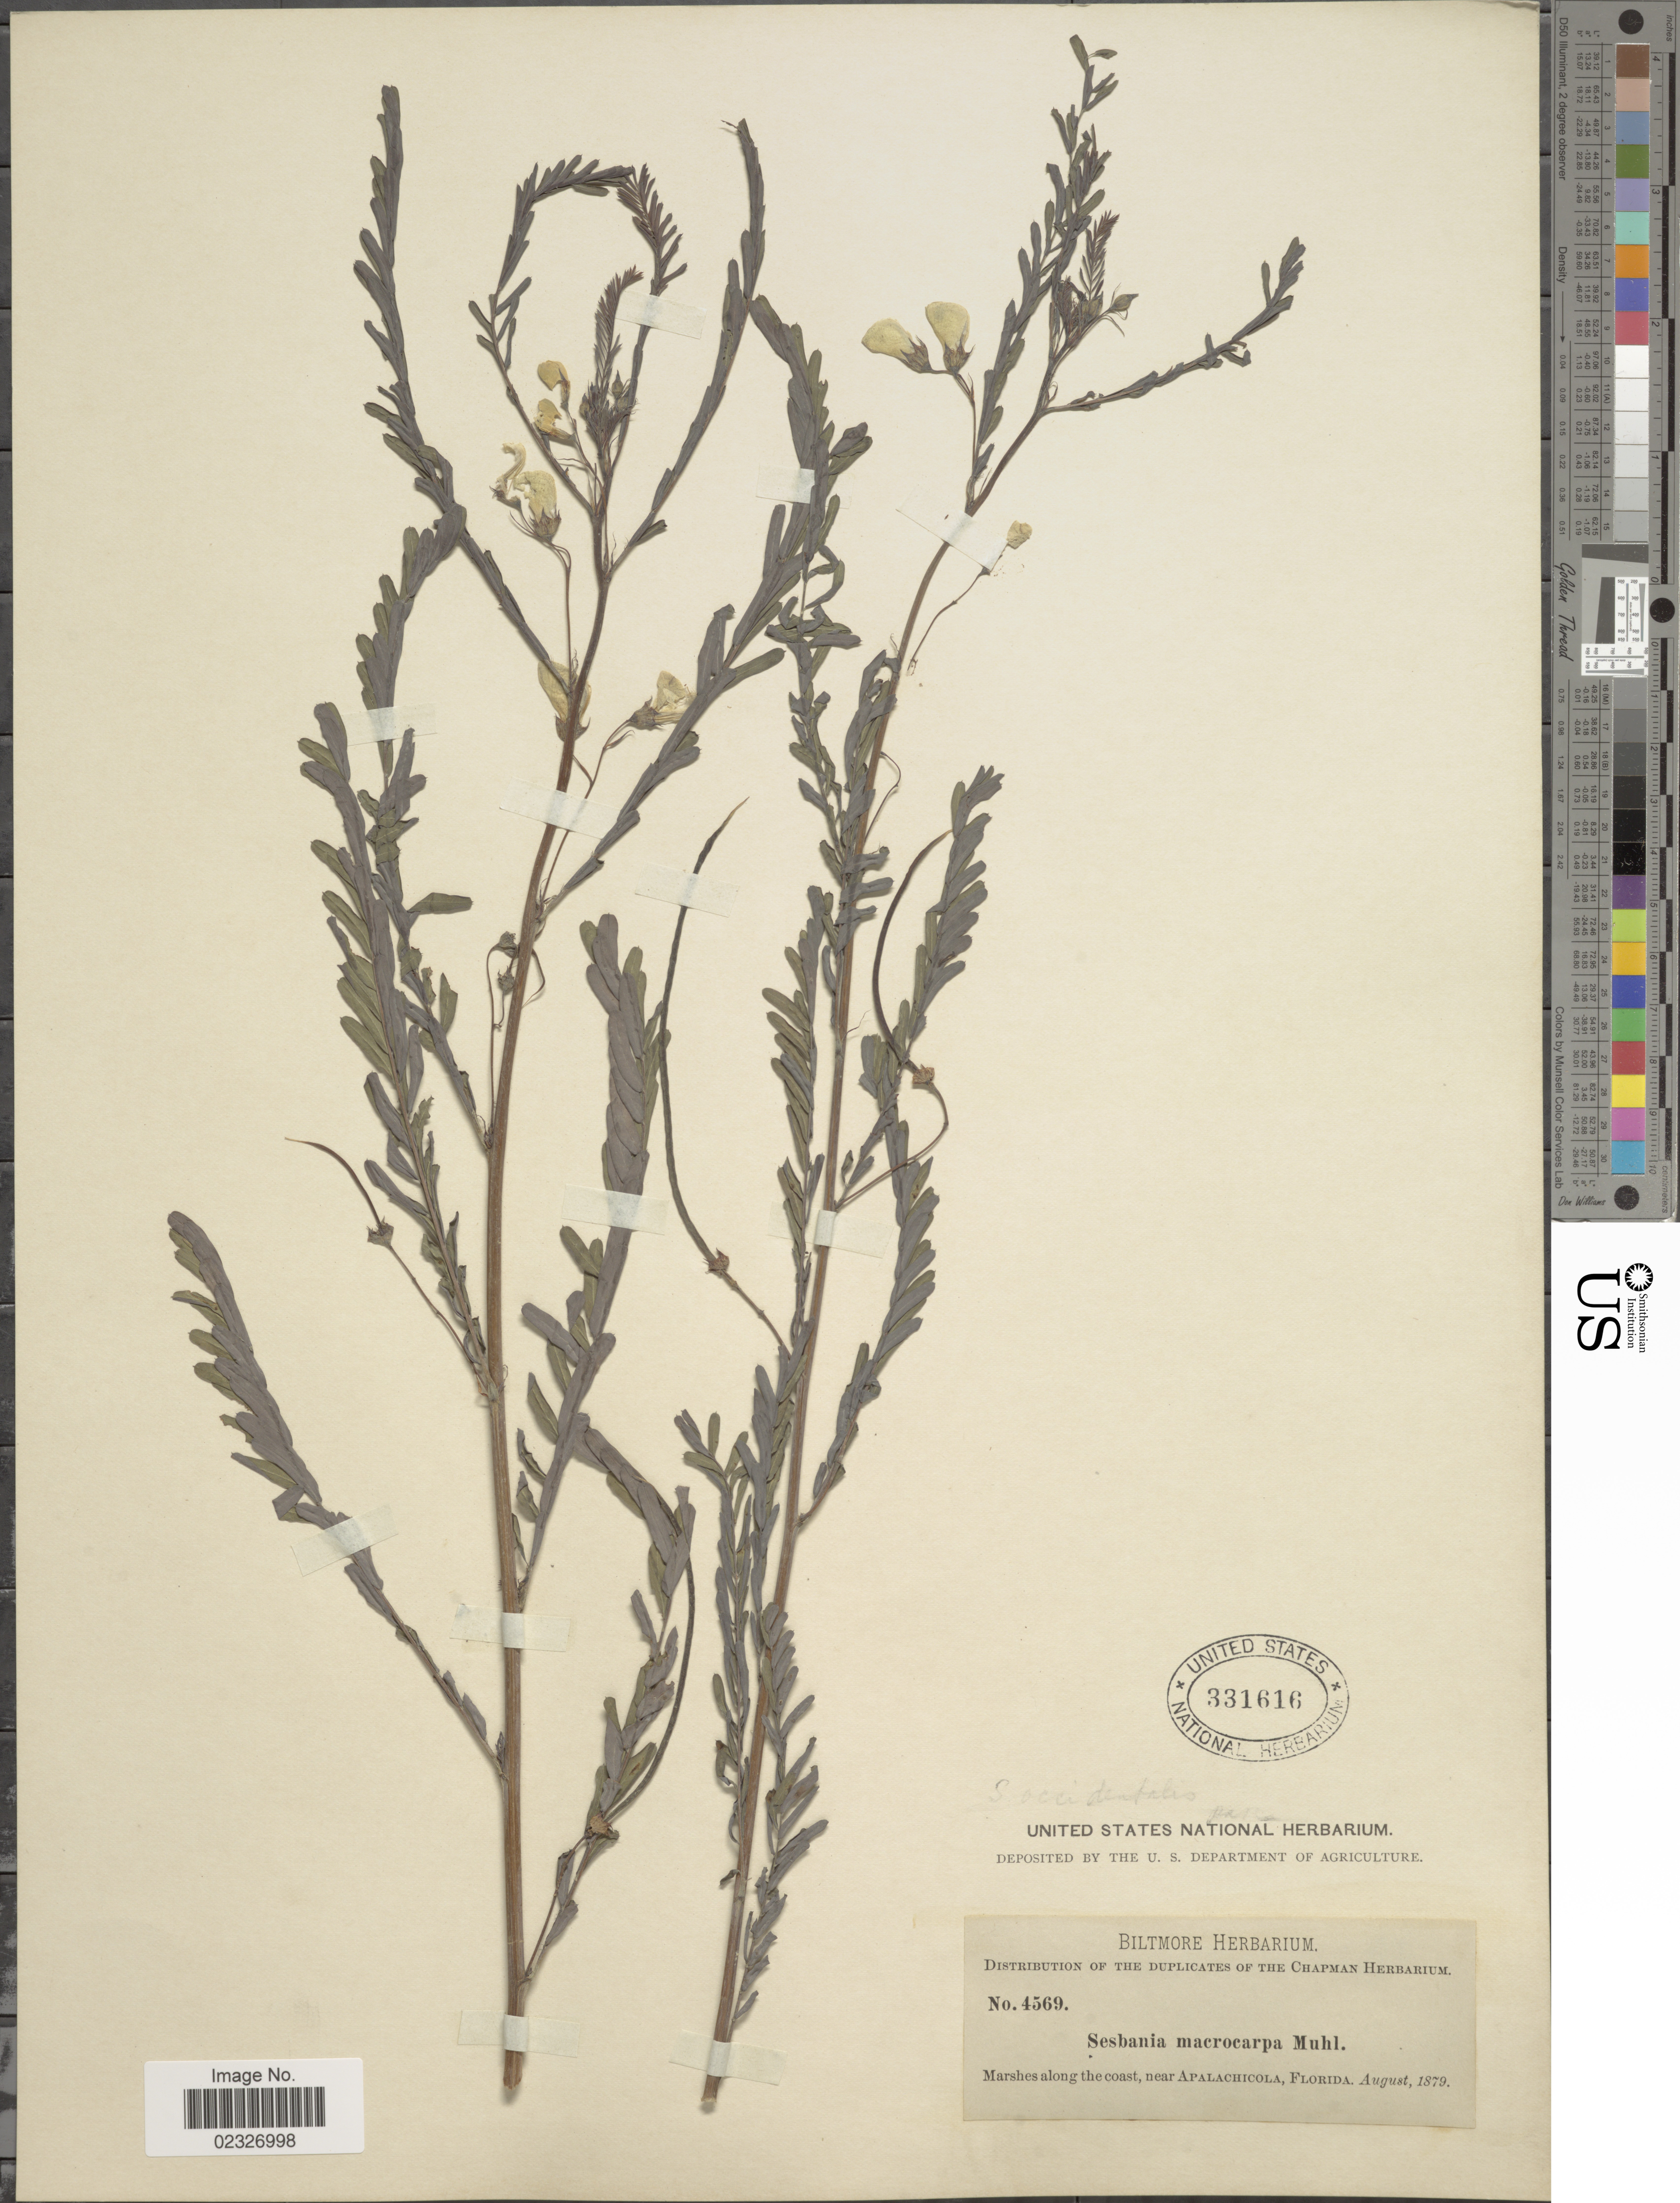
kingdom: Plantae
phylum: Tracheophyta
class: Magnoliopsida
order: Fabales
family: Fabaceae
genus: Sesbania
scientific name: Sesbania exaltata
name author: (Raf.) Cory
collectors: ex herb. Biltmore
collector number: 4569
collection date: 1879-08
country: United States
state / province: Florida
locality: Marshes along the coast, near Apalachicola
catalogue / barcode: US 331616